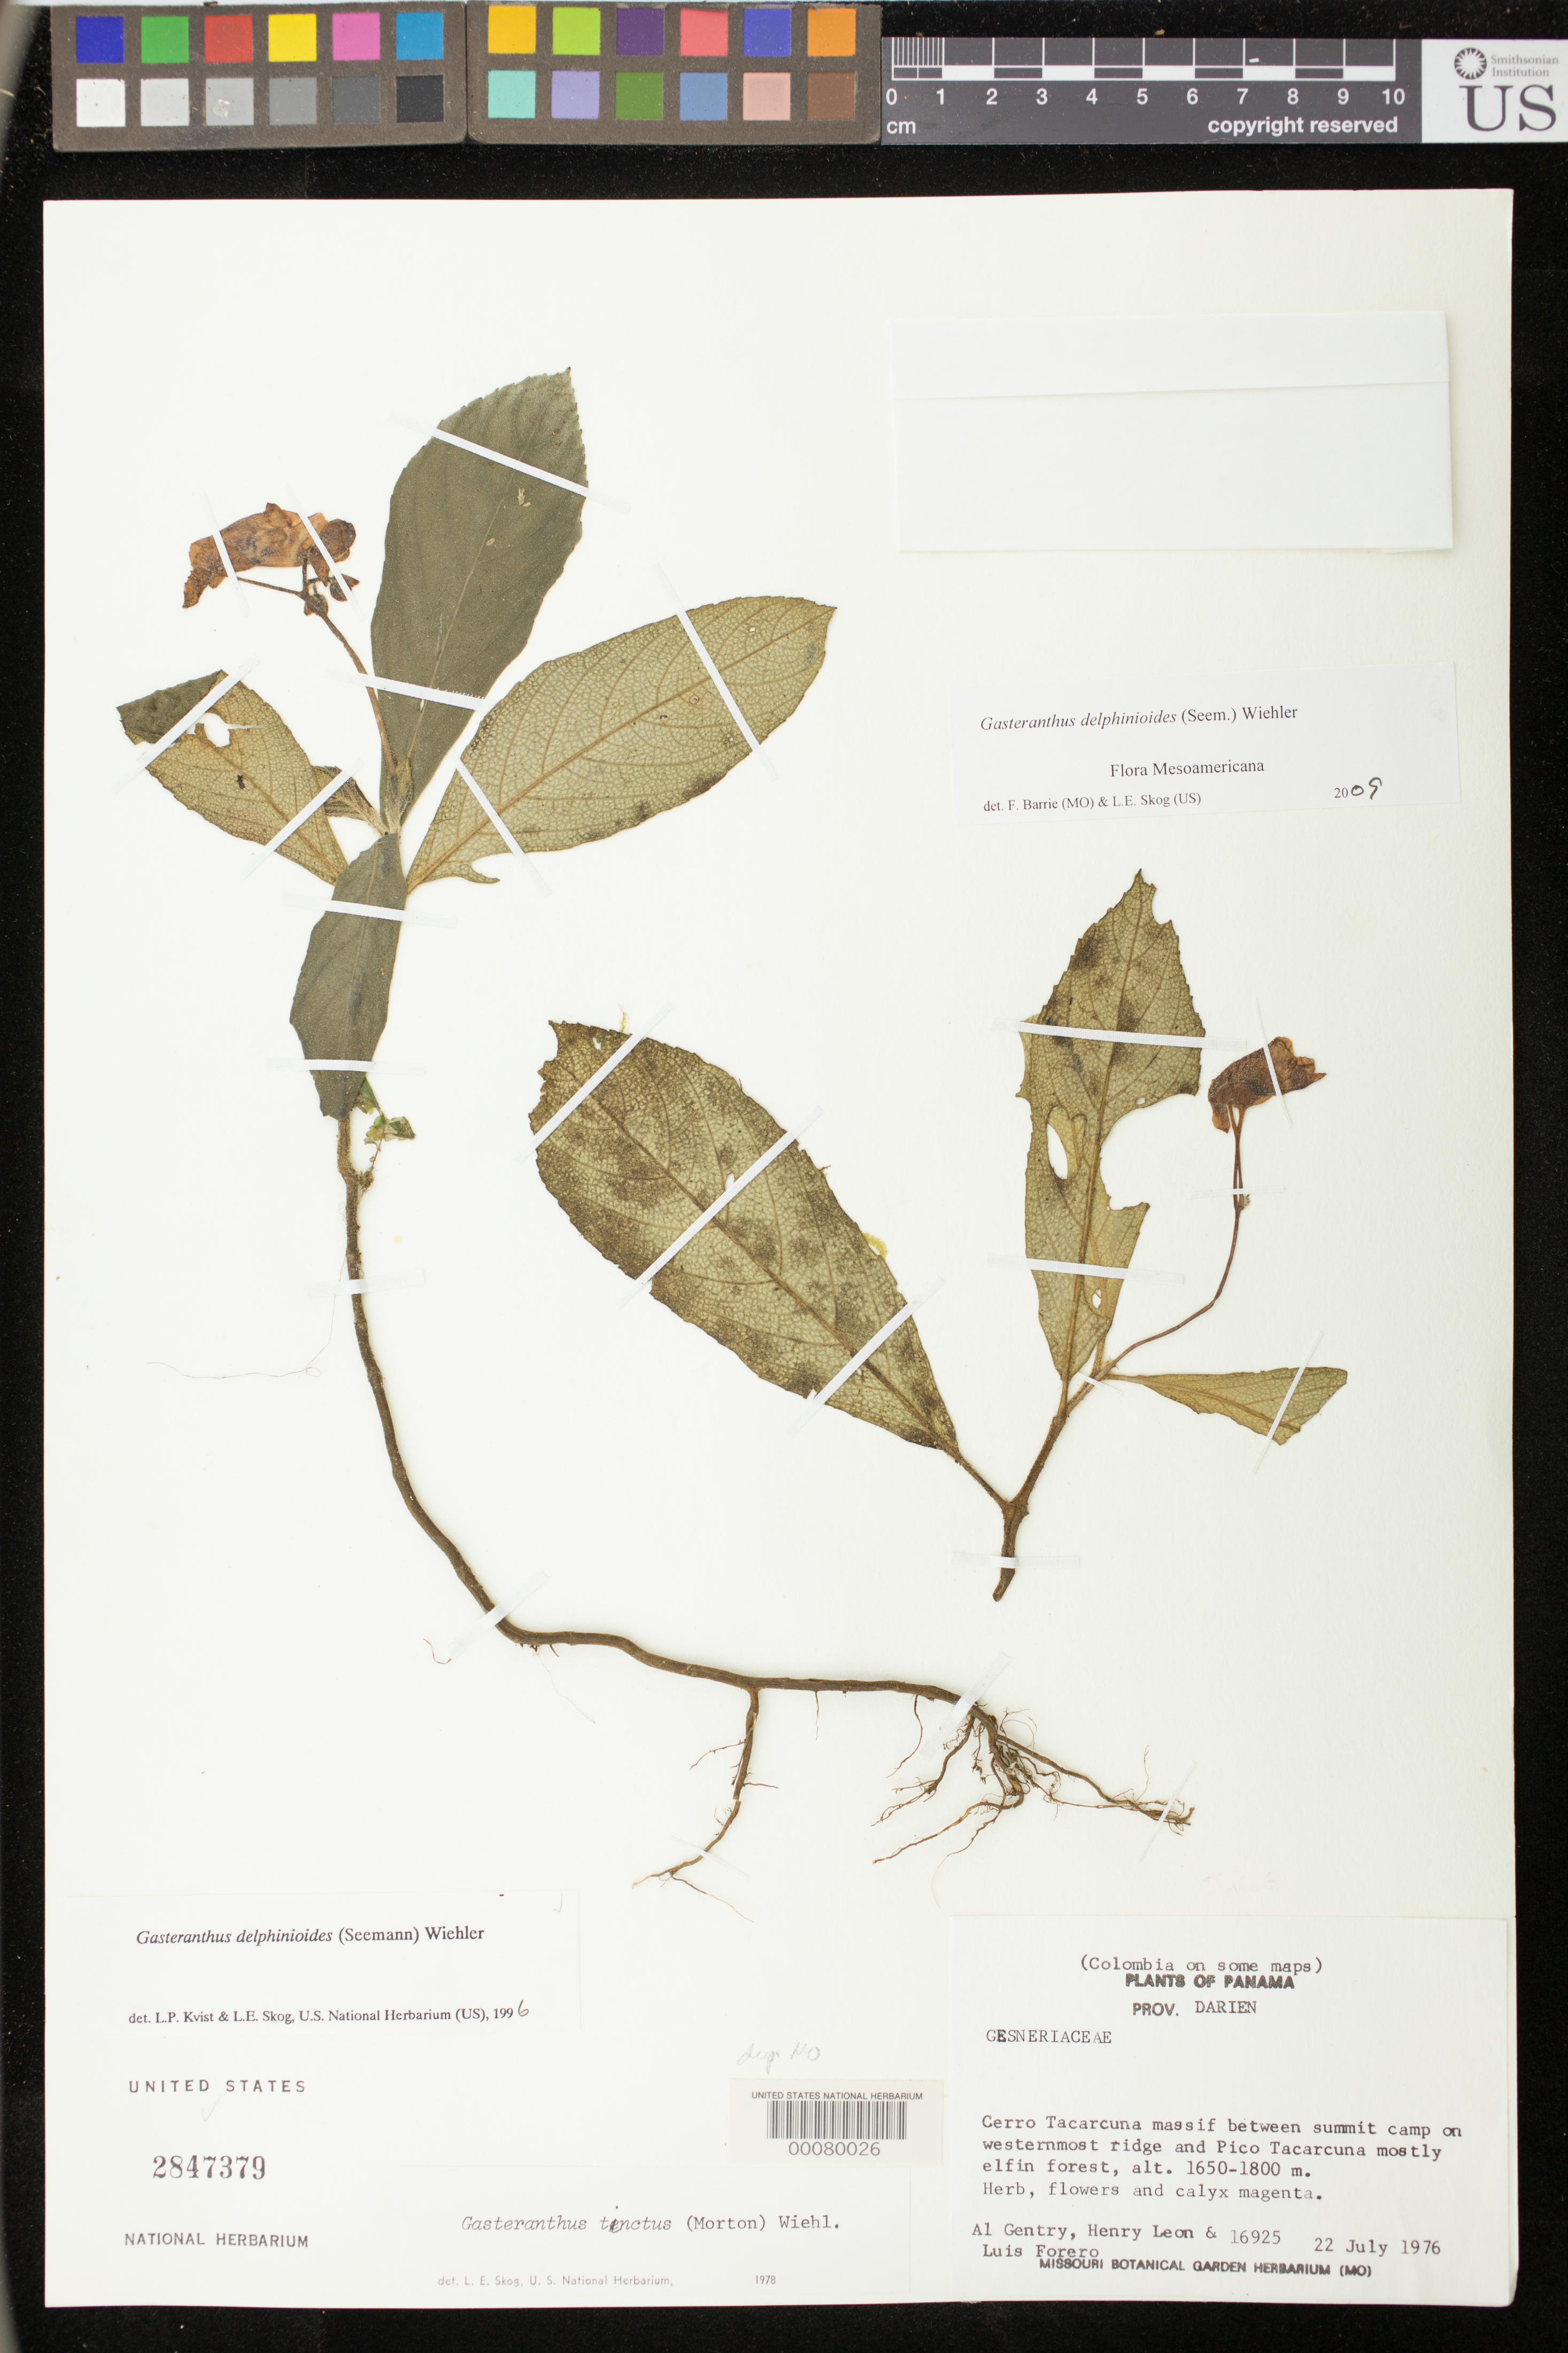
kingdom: Plantae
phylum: Tracheophyta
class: Magnoliopsida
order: Lamiales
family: Gesneriaceae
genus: Gasteranthus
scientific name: Gasteranthus delphinioides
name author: (Seem.) Wiehler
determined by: Skog, Laurence E.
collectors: A. H. Gentry, H. Leon & L. E. Forero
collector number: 16925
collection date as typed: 22 Jul 1976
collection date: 1976-07-22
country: Panama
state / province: Darién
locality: Cerro Tacarcuna Massif between summit camp on westernmost ridge and Pico Tacarcuna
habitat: Mostly elfin forest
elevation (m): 1650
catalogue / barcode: US 2847379